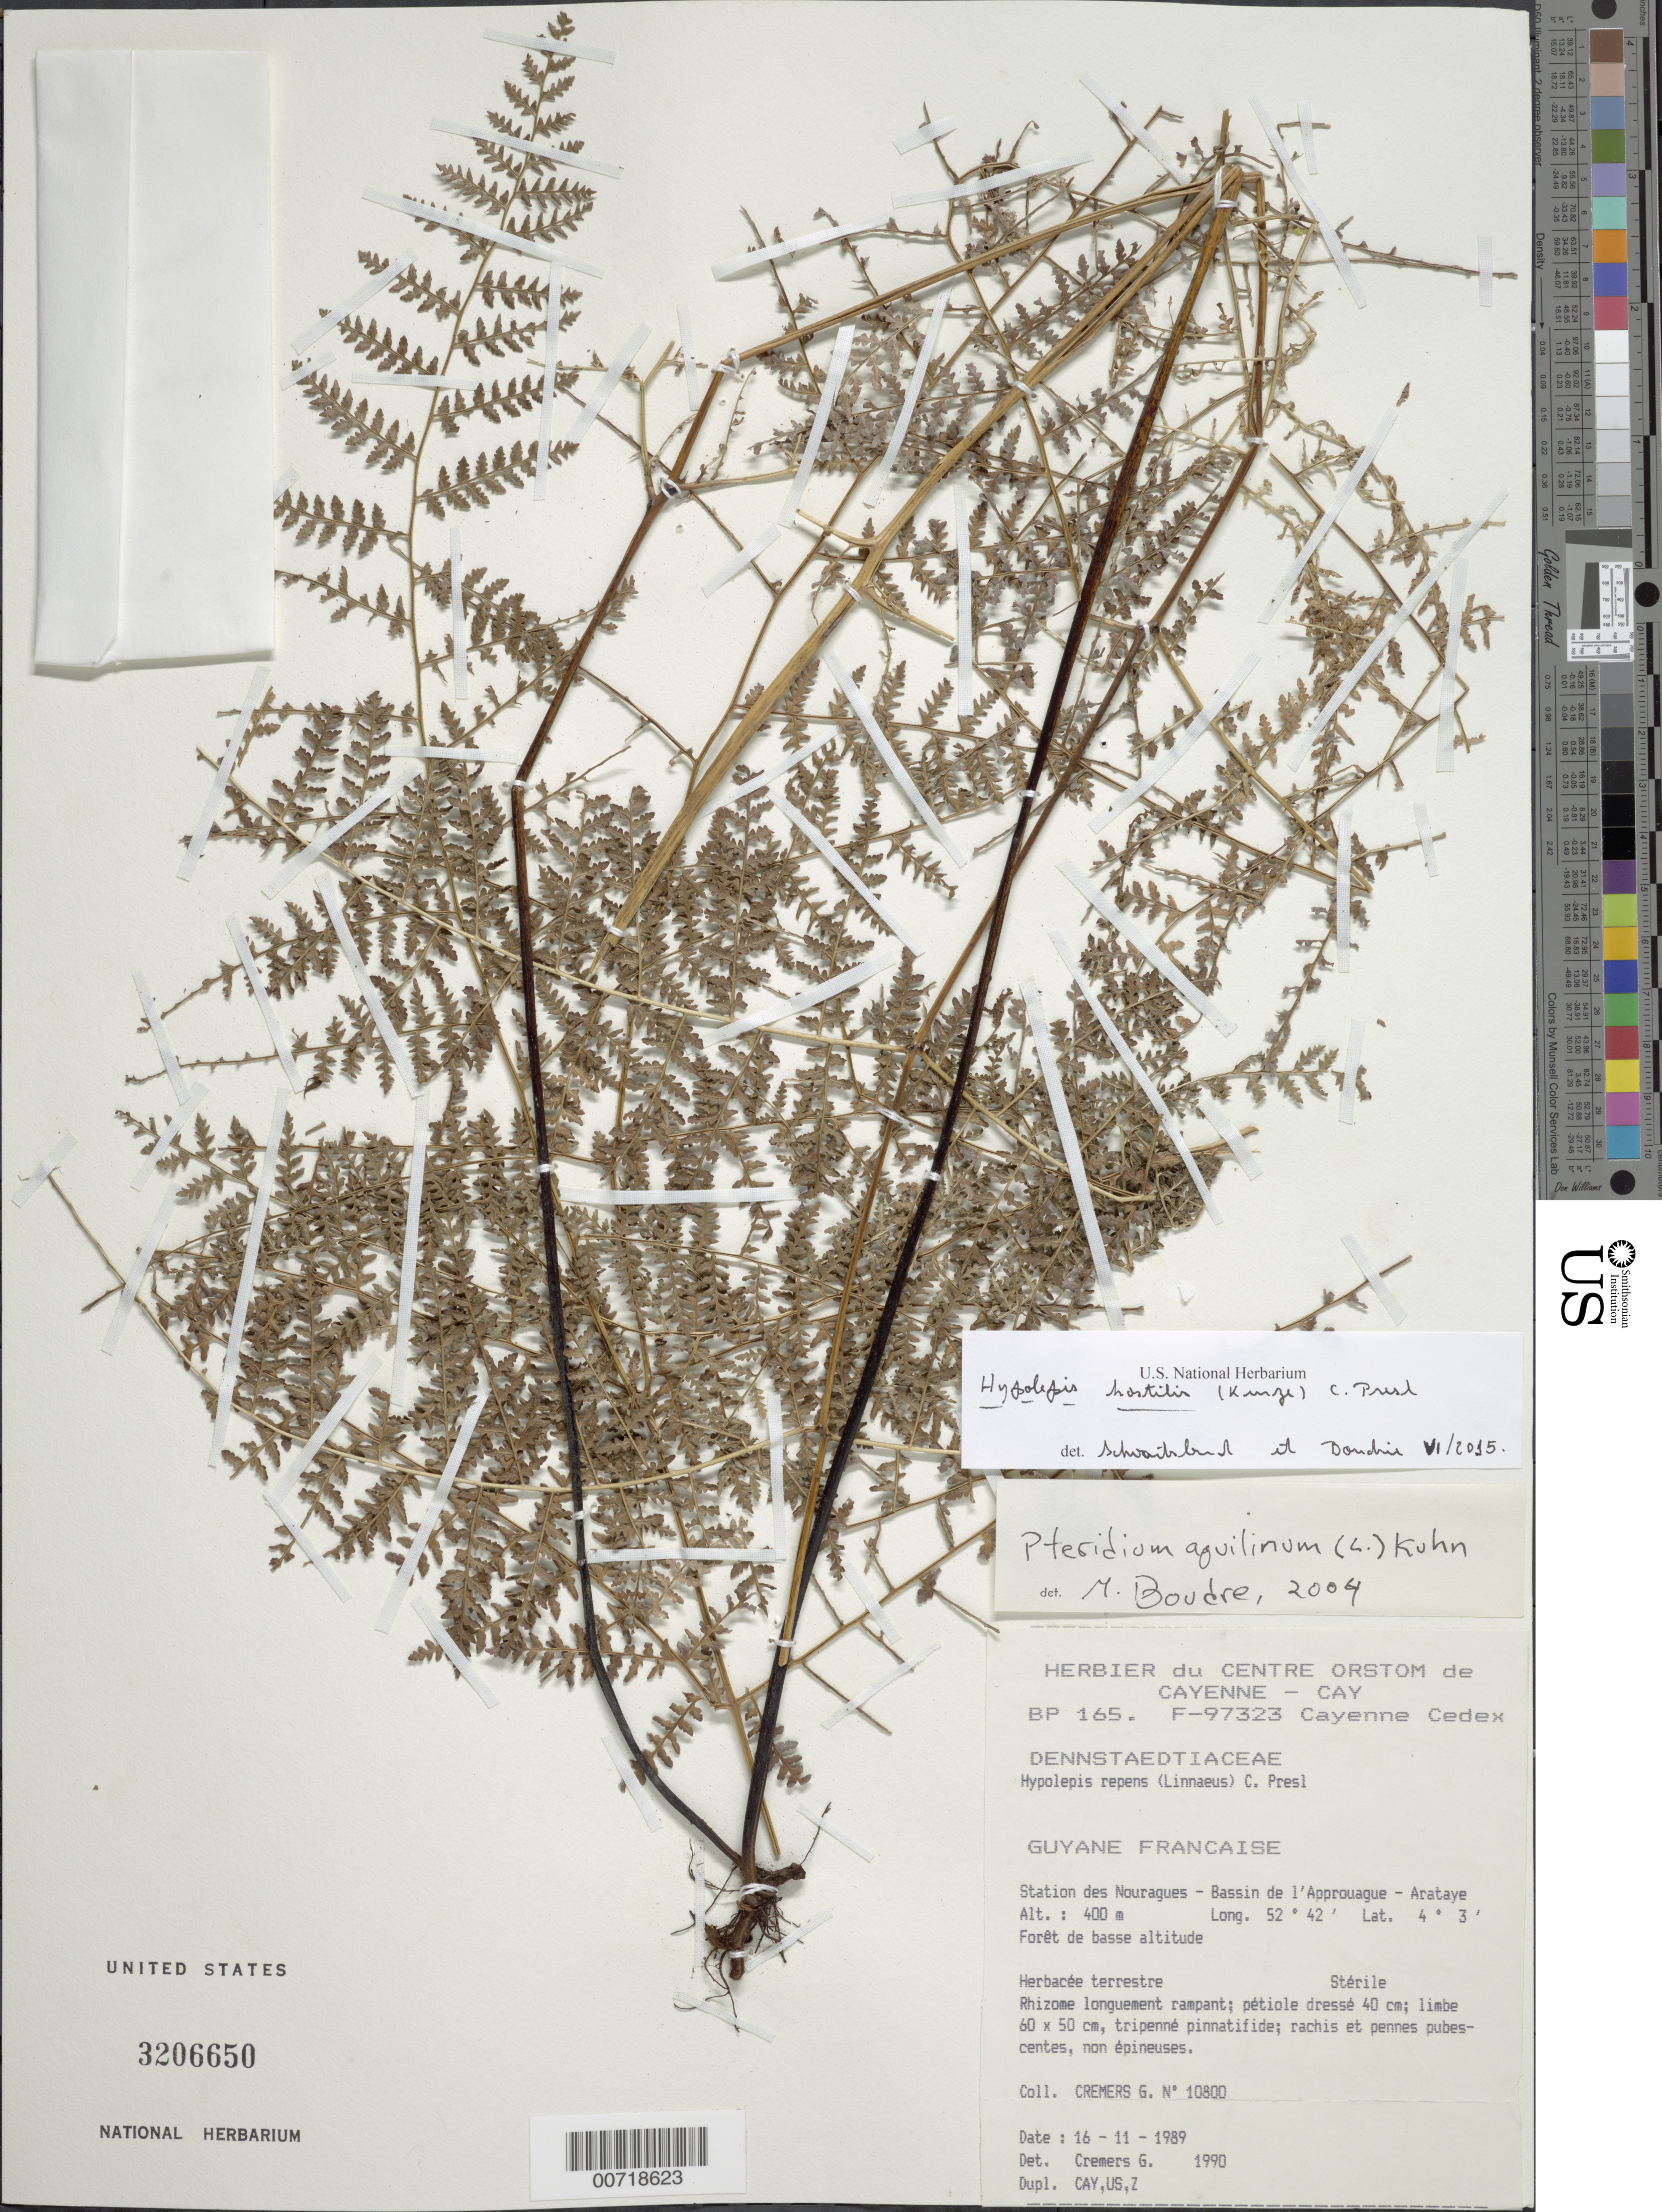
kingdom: Plantae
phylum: Tracheophyta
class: Polypodiopsida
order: Polypodiales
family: Dennstaedtiaceae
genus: Hypolepis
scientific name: Hypolepis hostilis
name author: (Kunze) C. Presl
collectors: G. Cremers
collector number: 10800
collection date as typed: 16-Nov-89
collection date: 1989-11-16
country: French Guiana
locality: Station des Nouragues, Bassin de l'Approuague, Arataye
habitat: Low forest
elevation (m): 400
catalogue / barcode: US 3206650